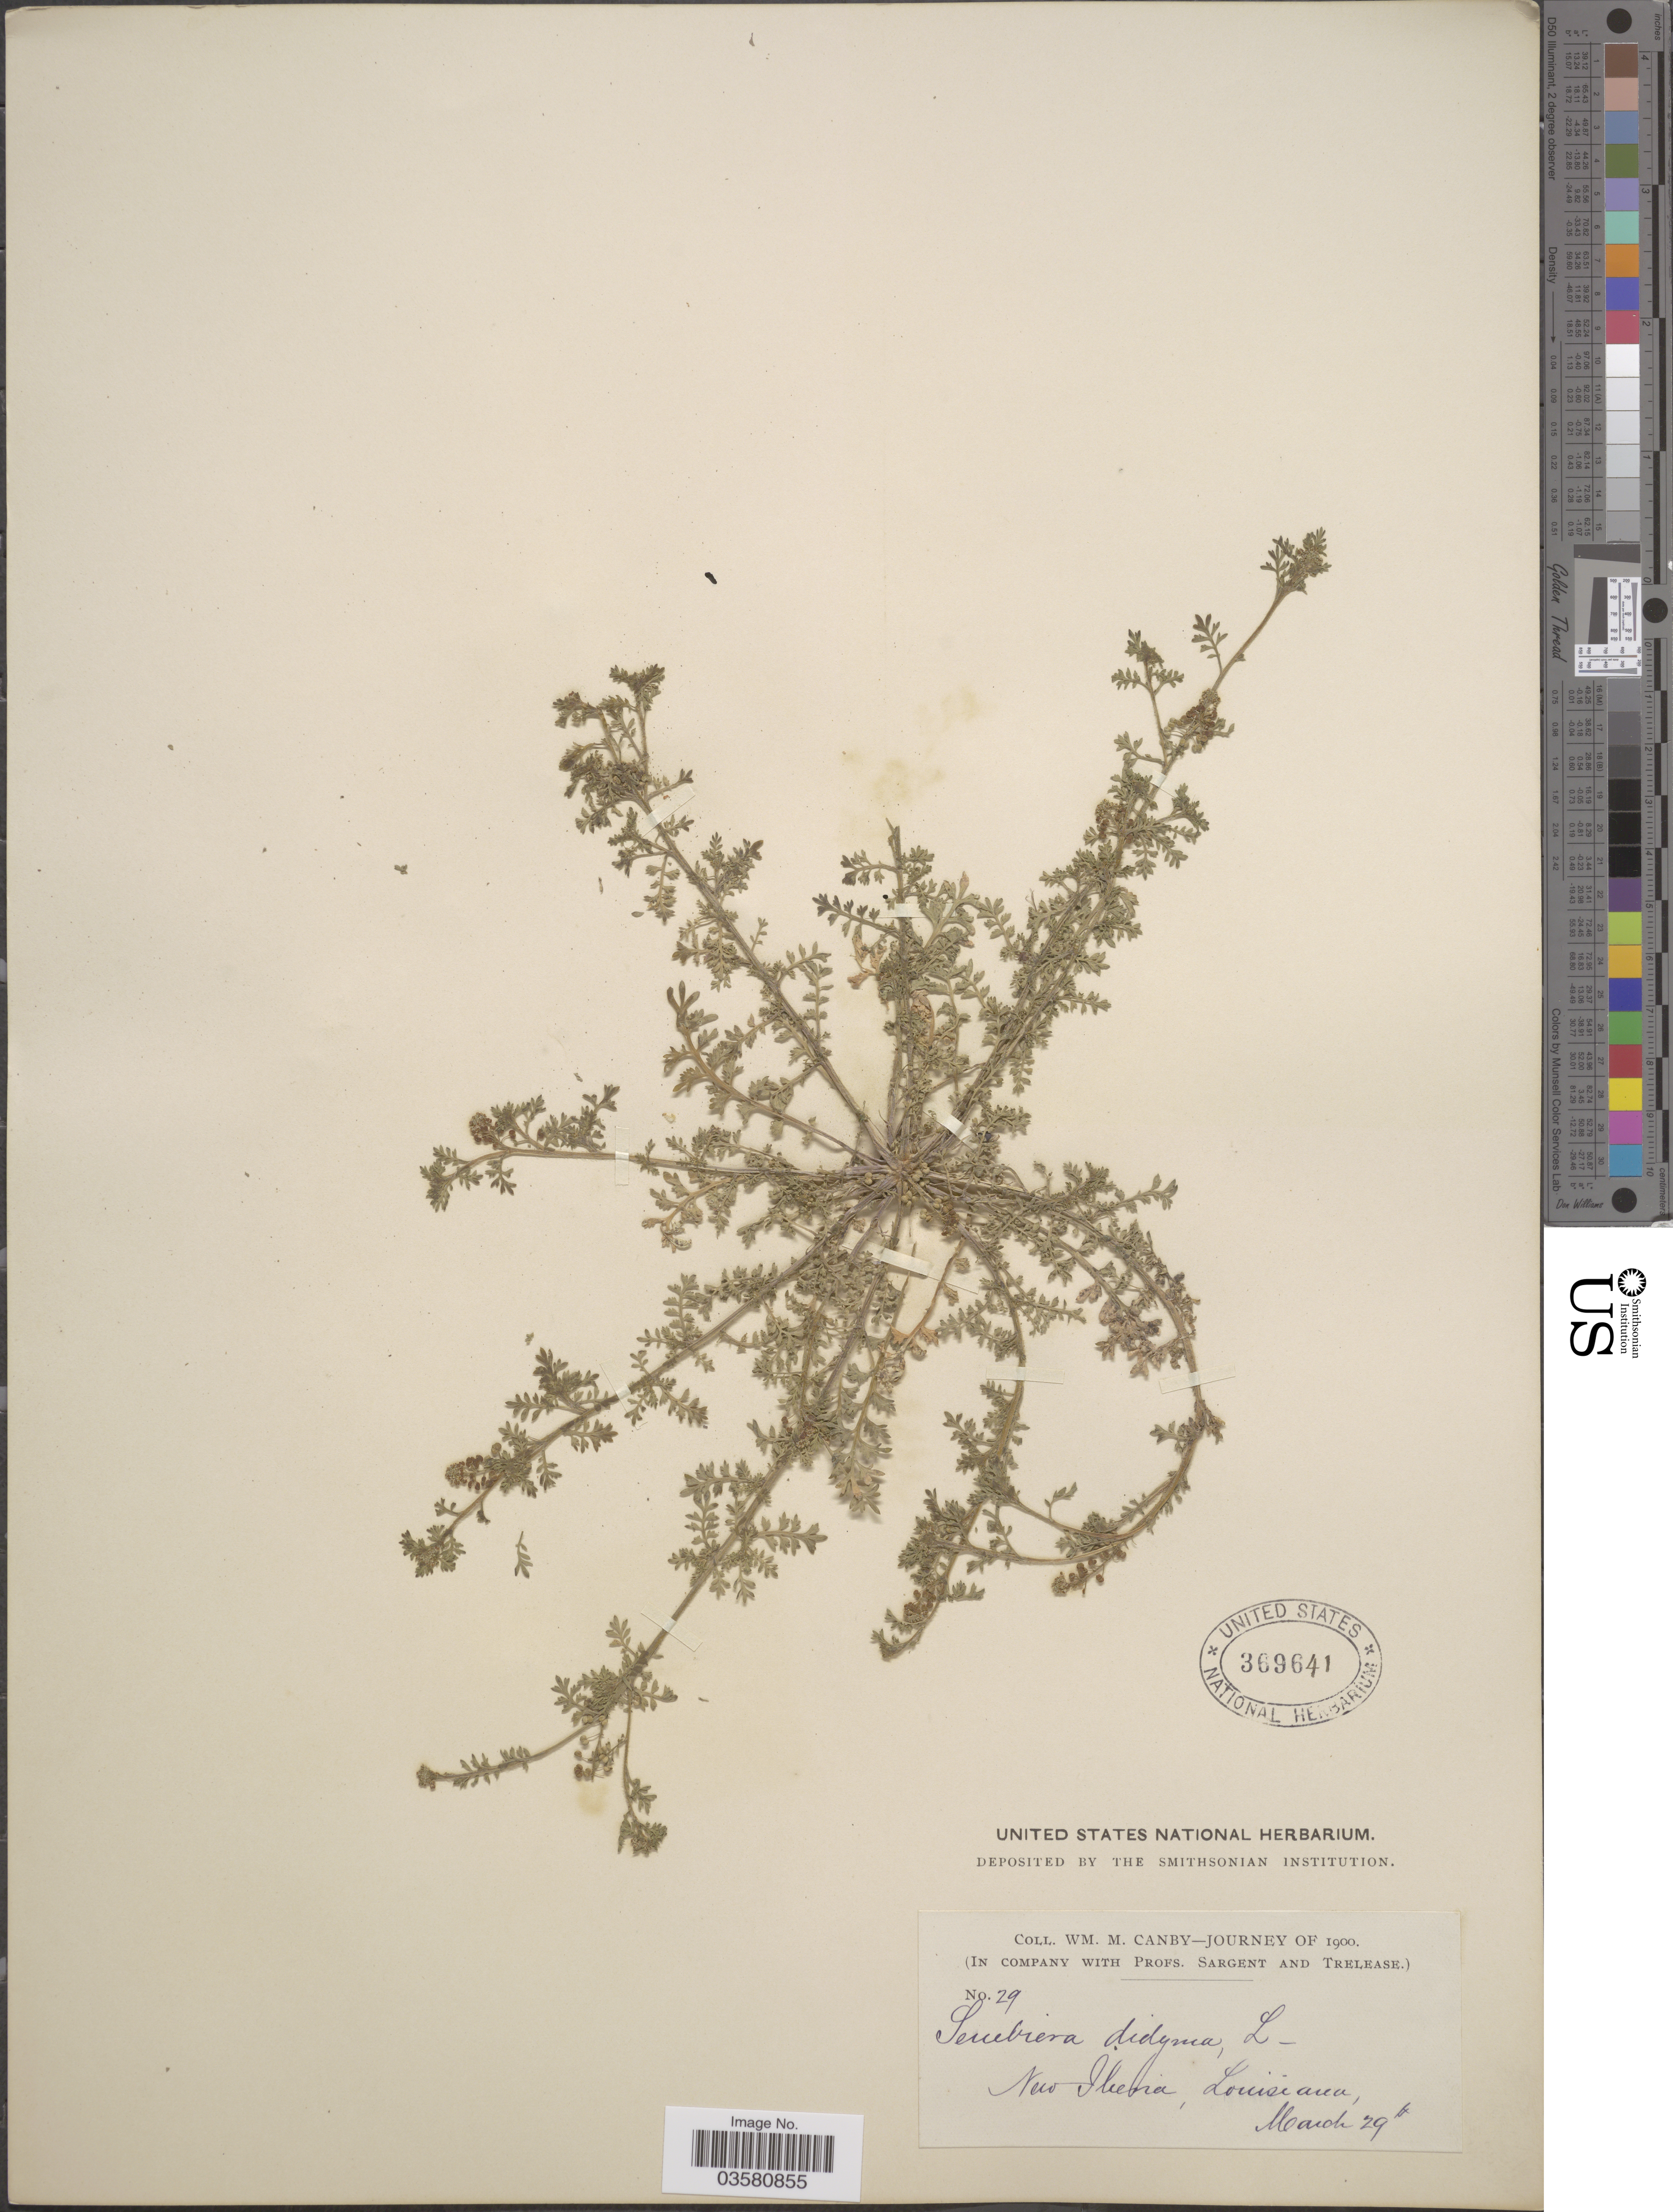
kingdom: Plantae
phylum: Tracheophyta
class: Magnoliopsida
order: Brassicales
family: Brassicaceae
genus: Lepidium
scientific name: Lepidium didymum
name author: L.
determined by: Strong, M. T., (US), Smithsonian Institution - National Museum of Natural History (UNITED STATES)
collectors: W. M. Canby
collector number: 29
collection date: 1900-03-29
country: United States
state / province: Louisiana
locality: New Iberia.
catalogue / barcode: US 369641